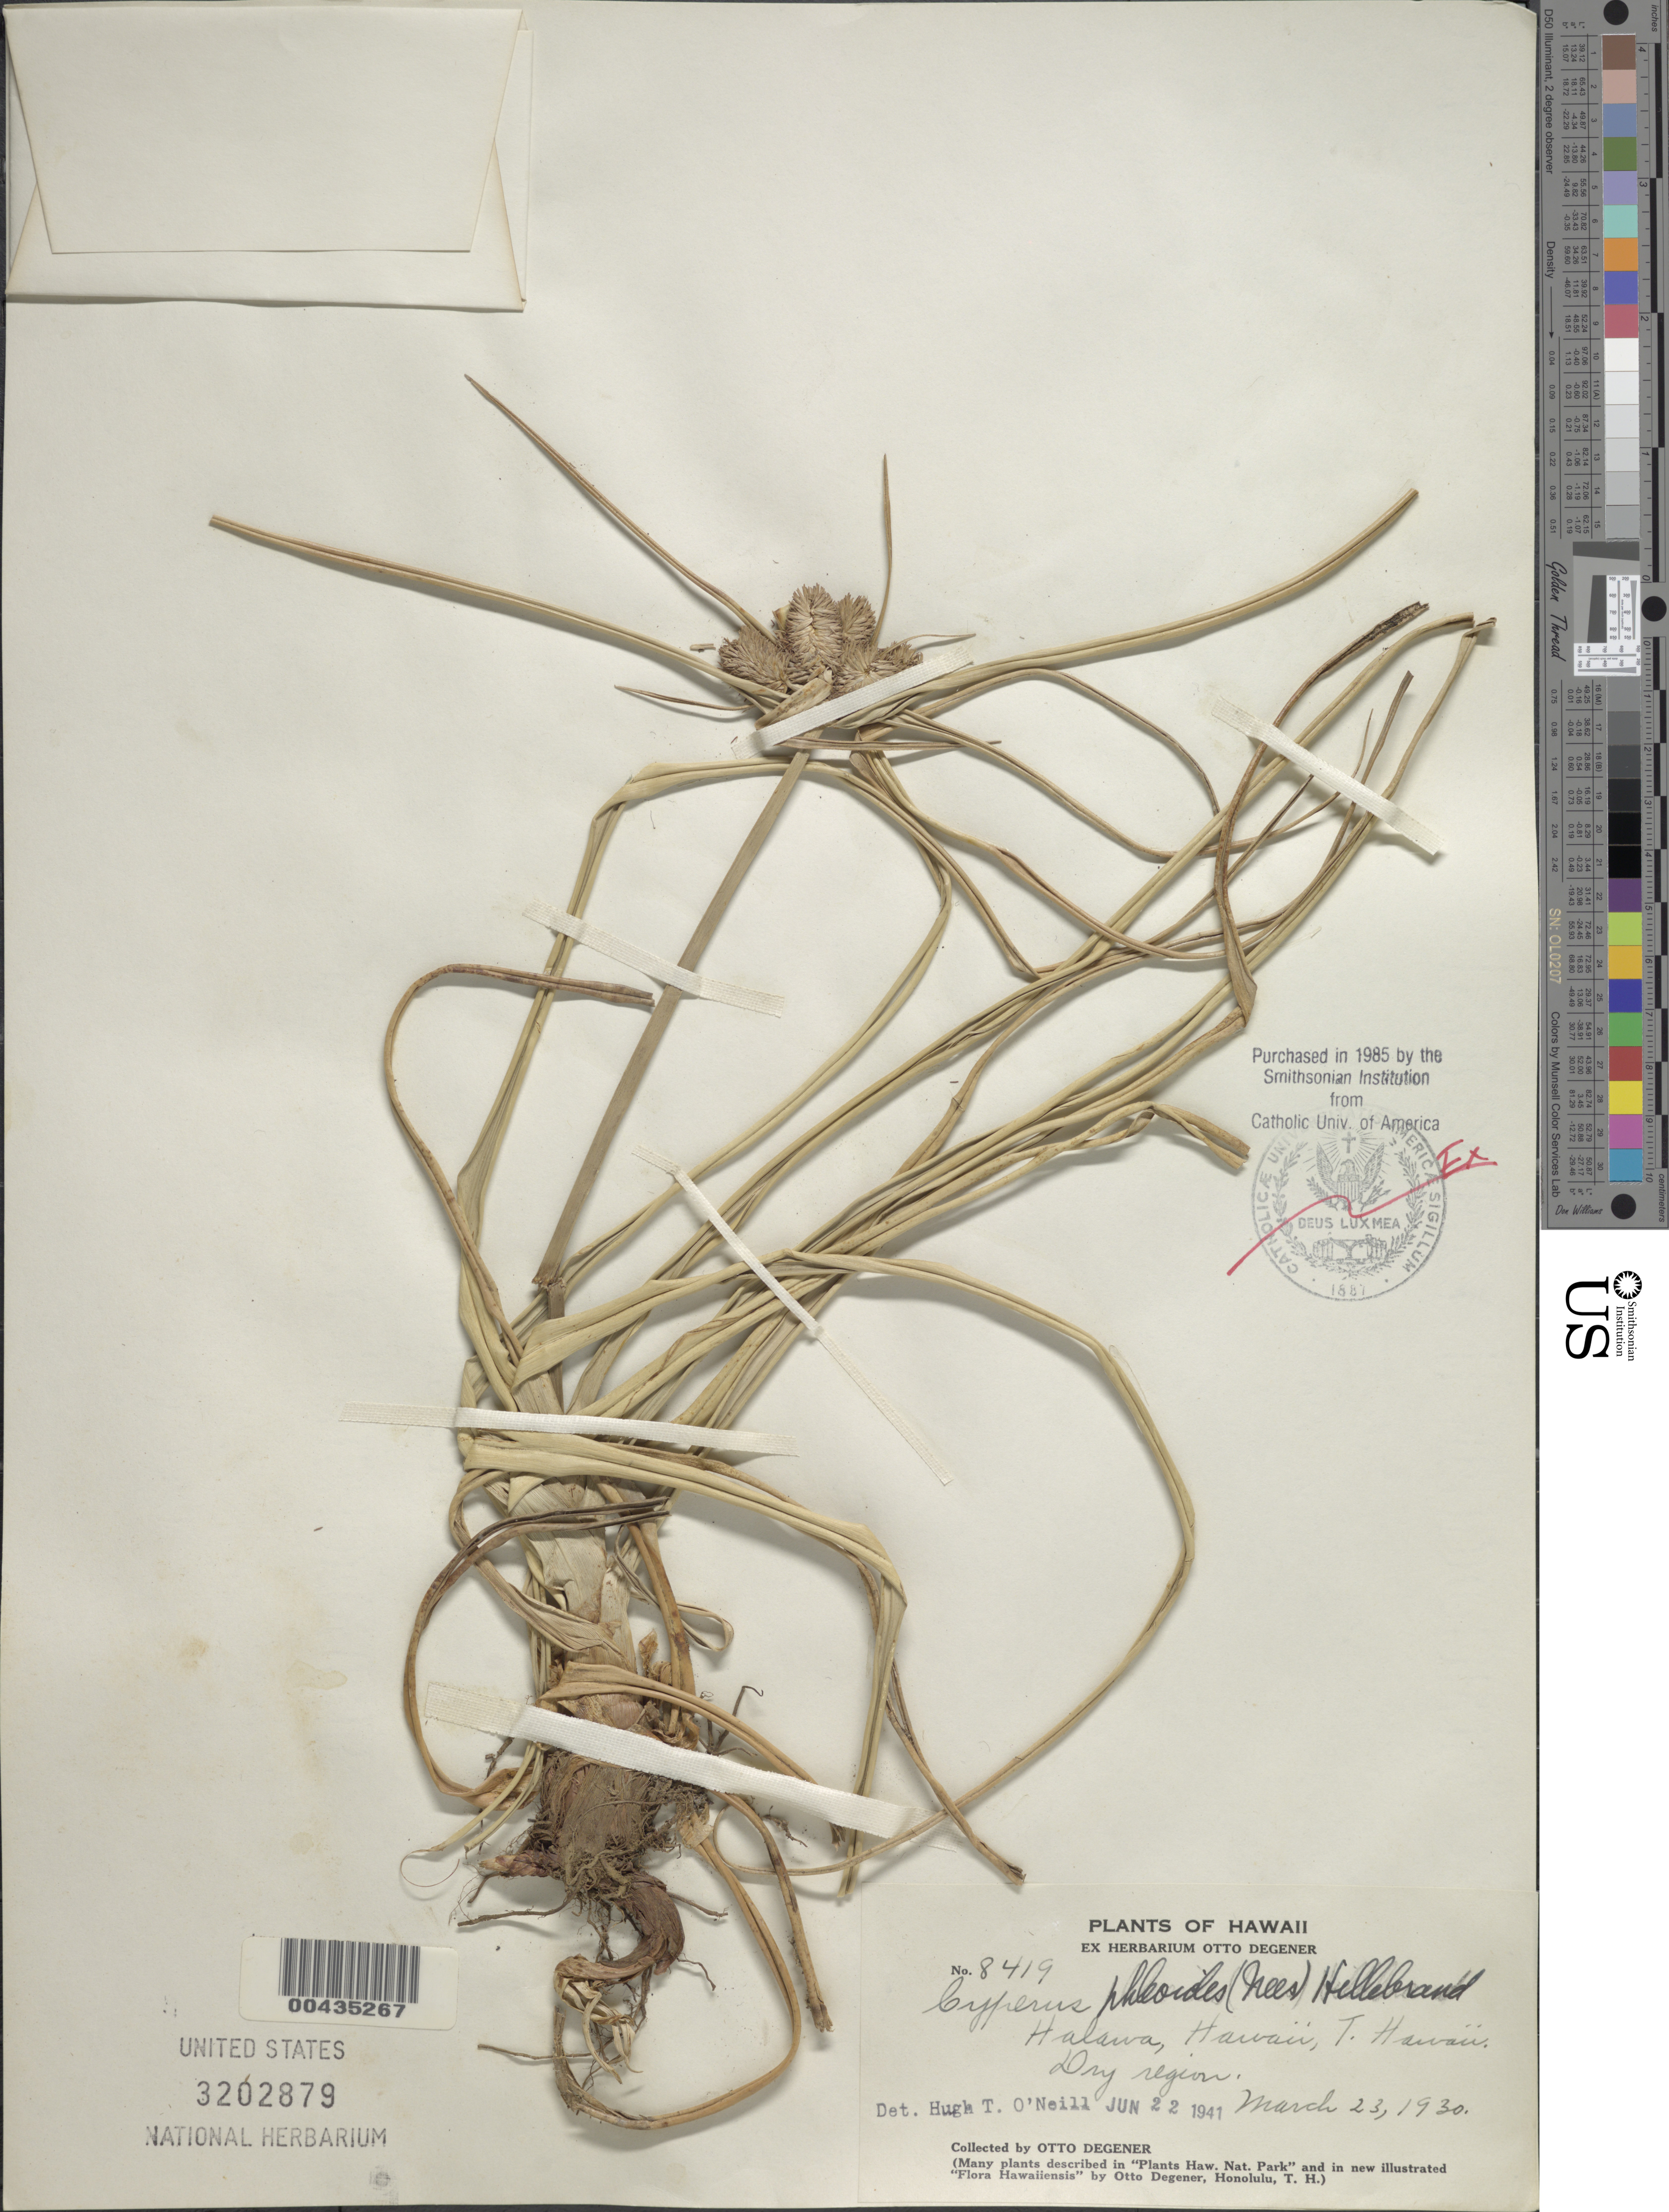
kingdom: Plantae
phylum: Tracheophyta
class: Liliopsida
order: Poales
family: Cyperaceae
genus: Cyperus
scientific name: Cyperus phleoides var. phleoides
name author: (Nees ex Kunth) Hillebr.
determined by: Strong, Mark T., (BOT), Smithsonian Institution - National Museum of Natural History (UNITED STATES)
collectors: O. Degener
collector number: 8419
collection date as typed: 23 Mar 1930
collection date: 1930-03-23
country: United States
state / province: Hawaii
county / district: Hawaii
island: Hawaii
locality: Halawa, Hawaii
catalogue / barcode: US 3202879